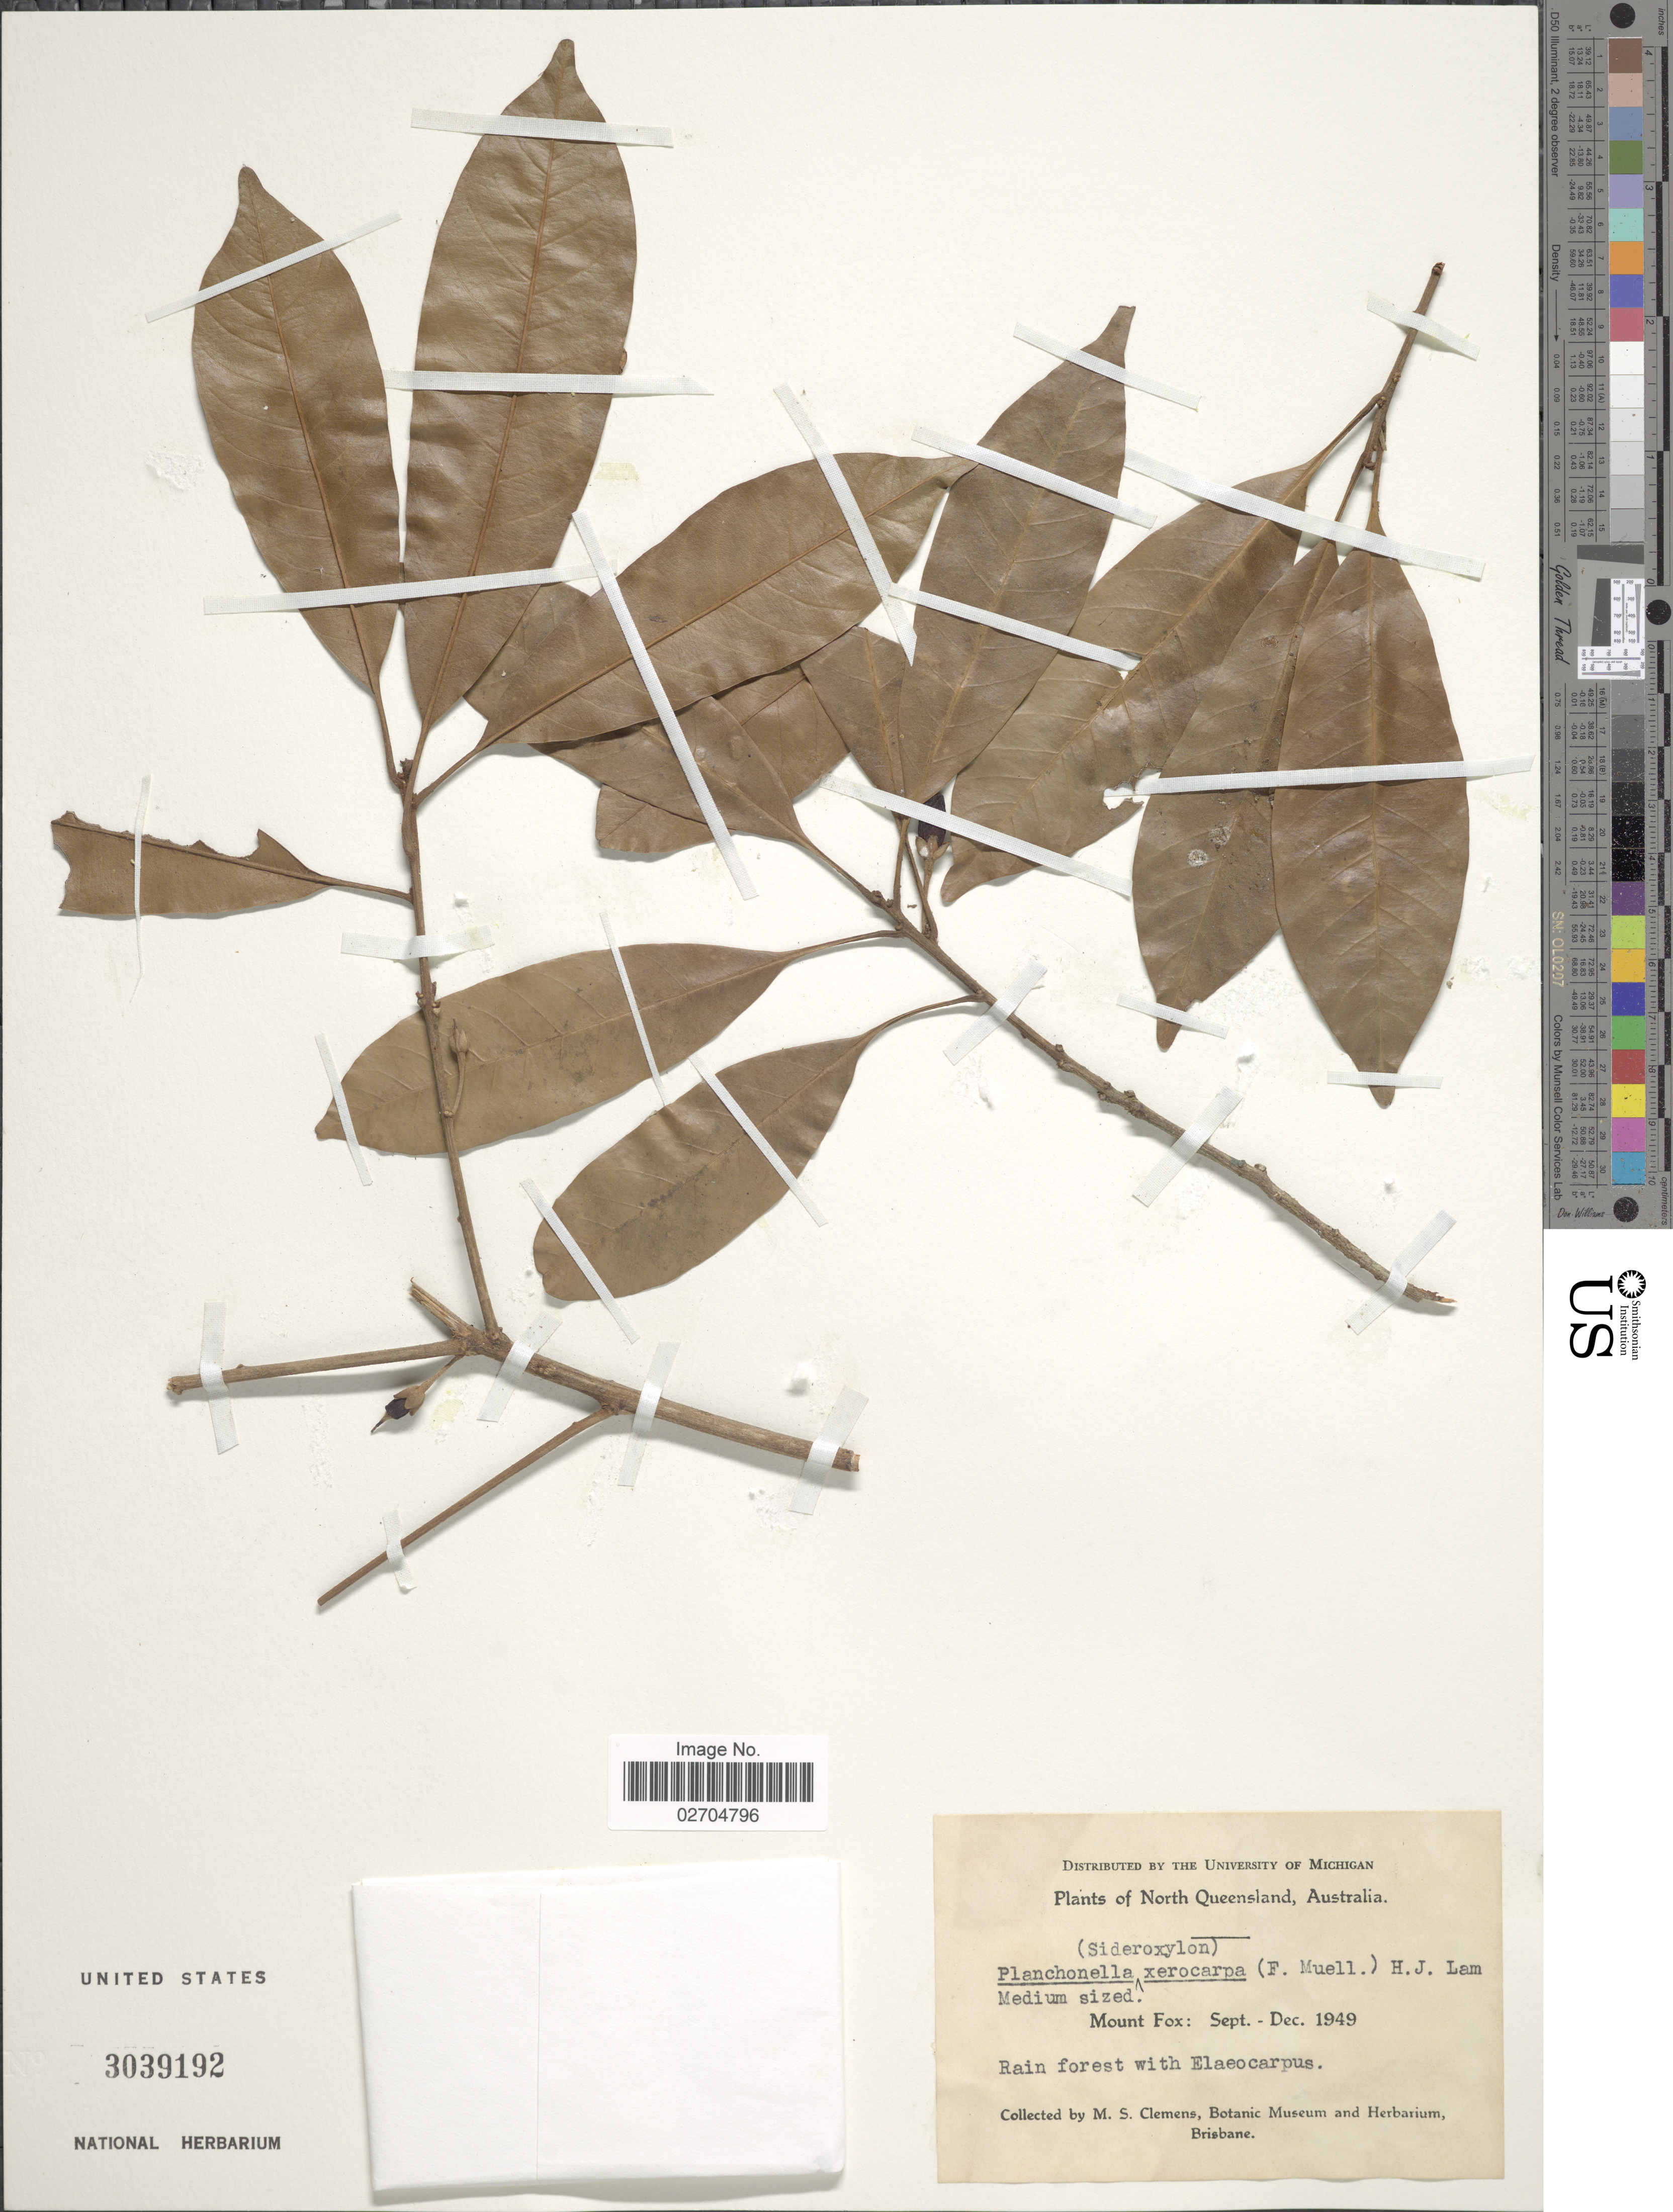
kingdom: Plantae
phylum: Tracheophyta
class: Magnoliopsida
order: Ericales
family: Sapotaceae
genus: Planchonella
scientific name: Planchonella xerocarpa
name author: (F. Muell. ex Benth.) H.J. Lam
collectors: M. S. Clemens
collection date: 1949-09/1949-12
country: Australia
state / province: Queensland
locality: North Queensland. Mount Fox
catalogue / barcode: US 3039192